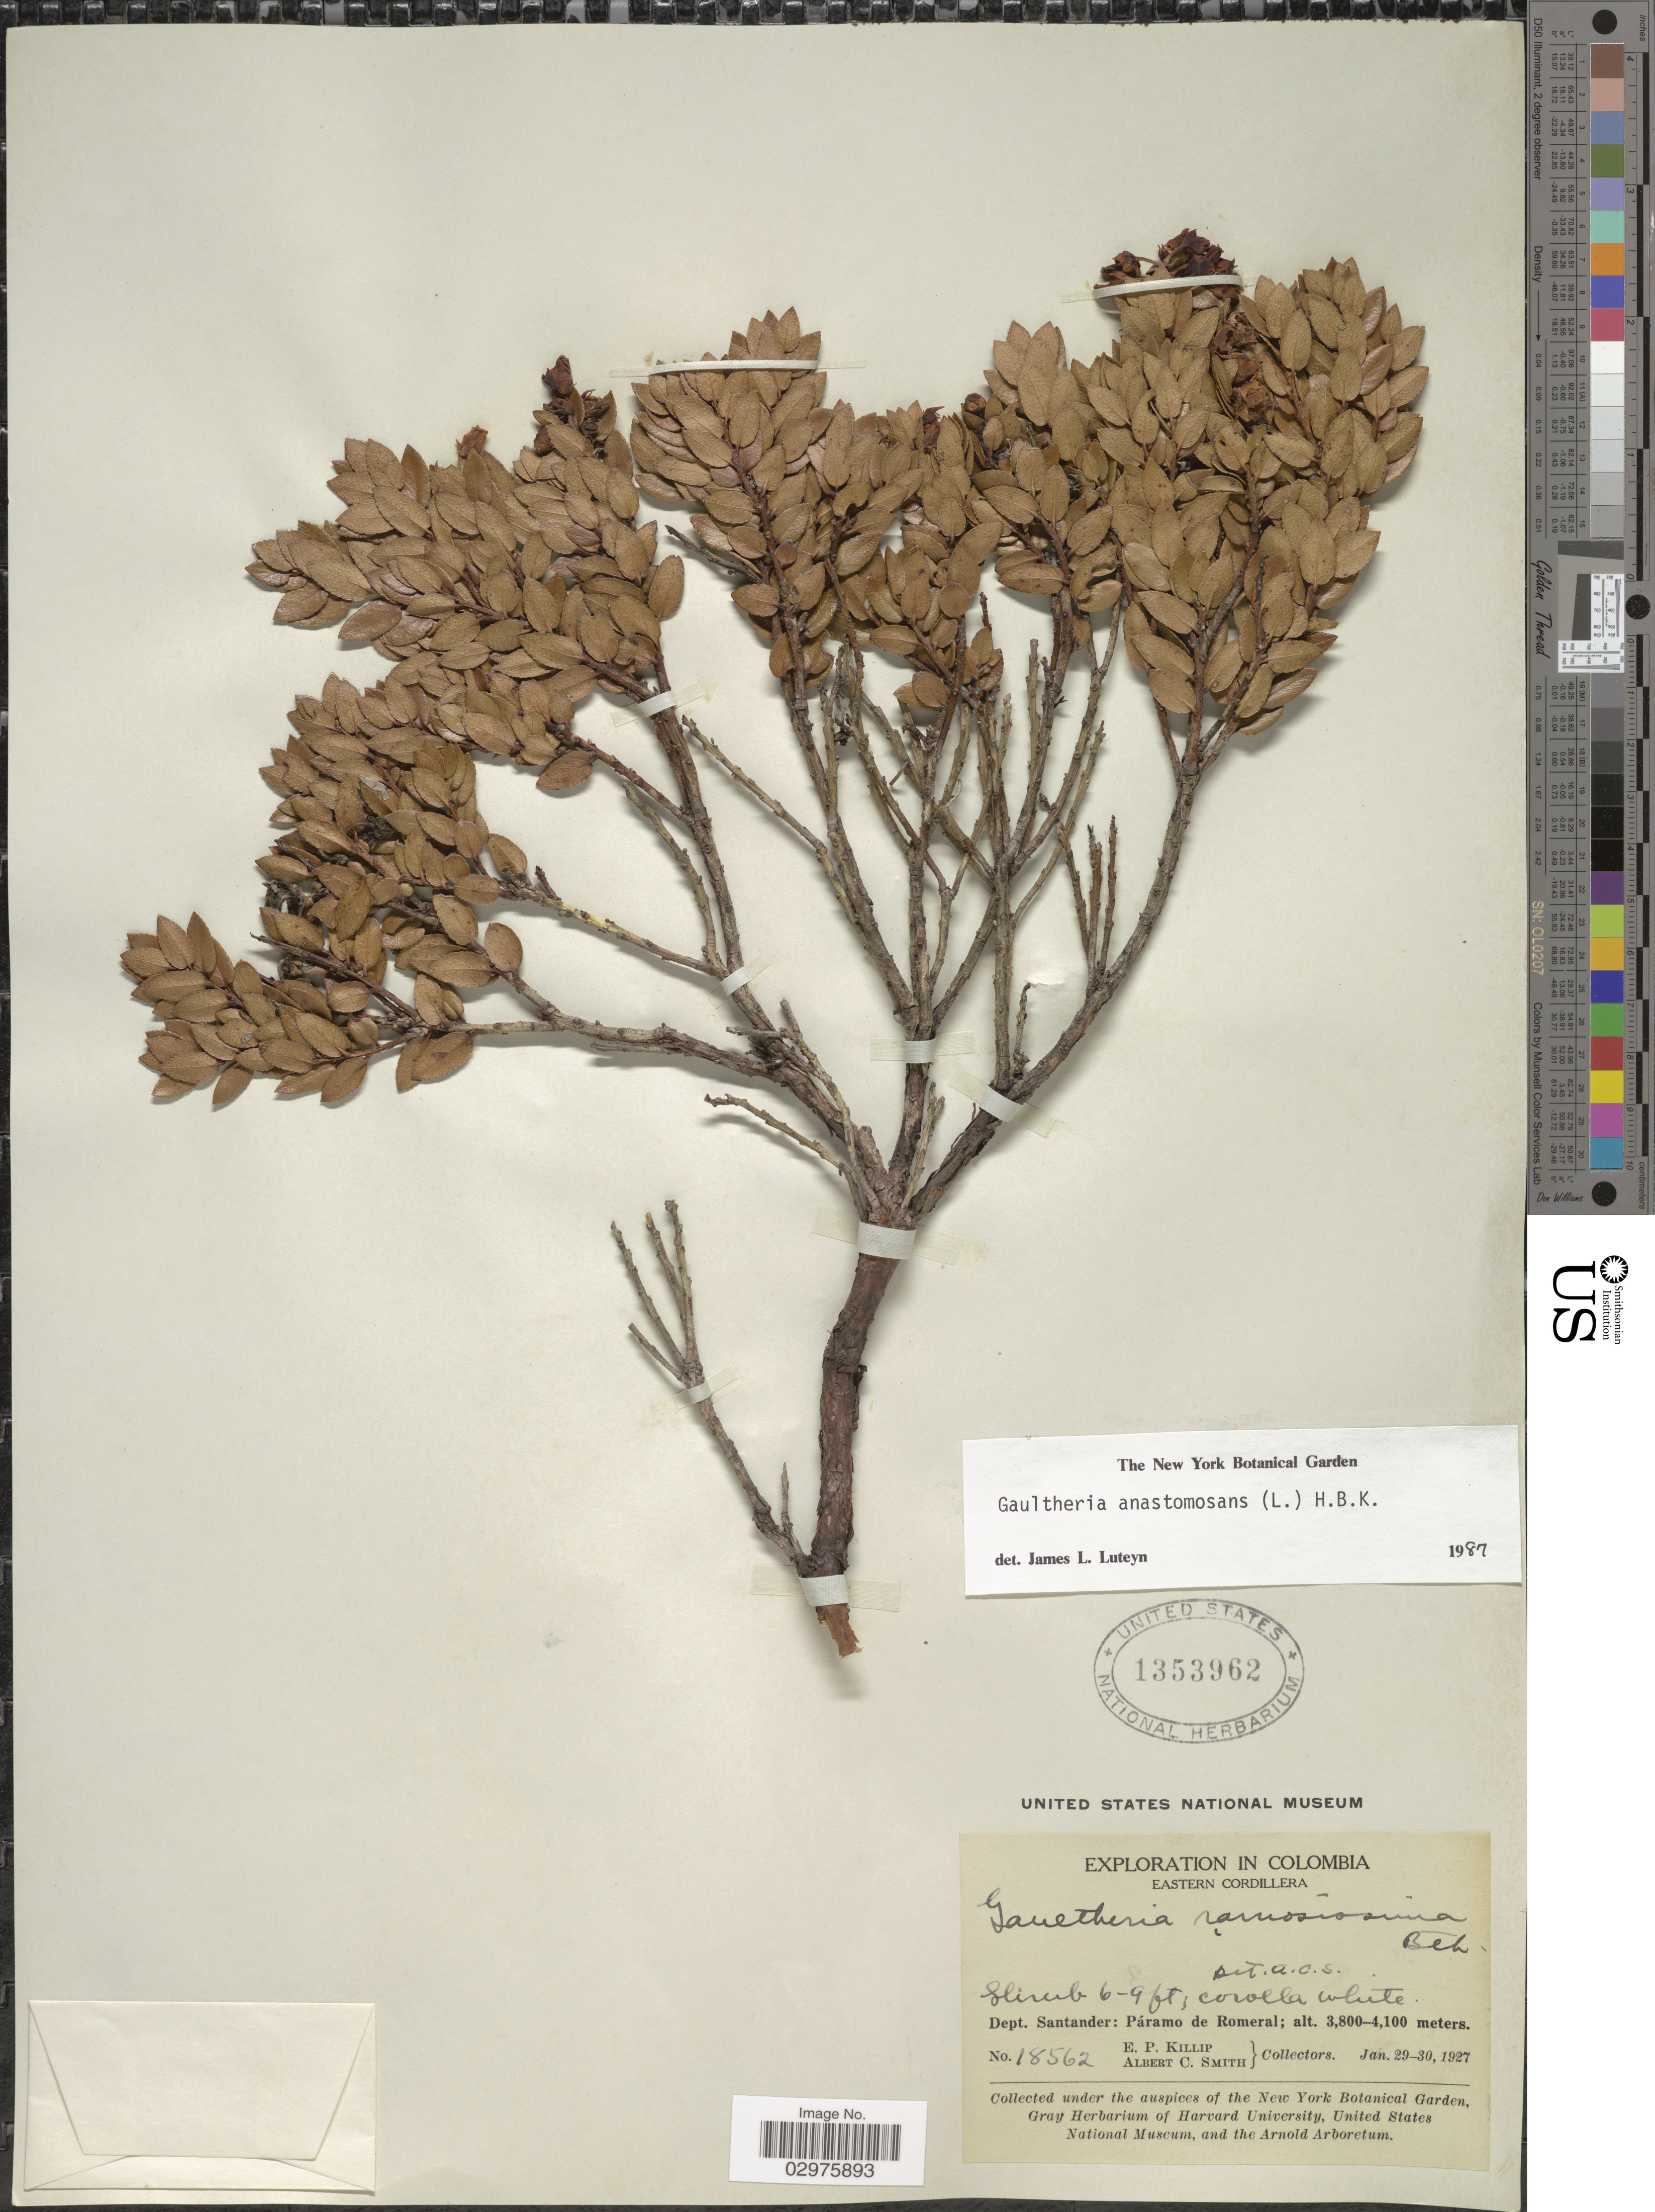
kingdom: Plantae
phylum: Tracheophyta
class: Magnoliopsida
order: Ericales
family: Ericaceae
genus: Gaultheria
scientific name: Gaultheria anastomosans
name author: (L. f.) Kunth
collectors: E. P. Killip & A. C. Smith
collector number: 18562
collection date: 1927-01-29/1927-01-30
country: Colombia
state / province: Santander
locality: Eastern Cordillera. Dept. Santander: Páramo de Romeral.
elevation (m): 3800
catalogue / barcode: US 1353962